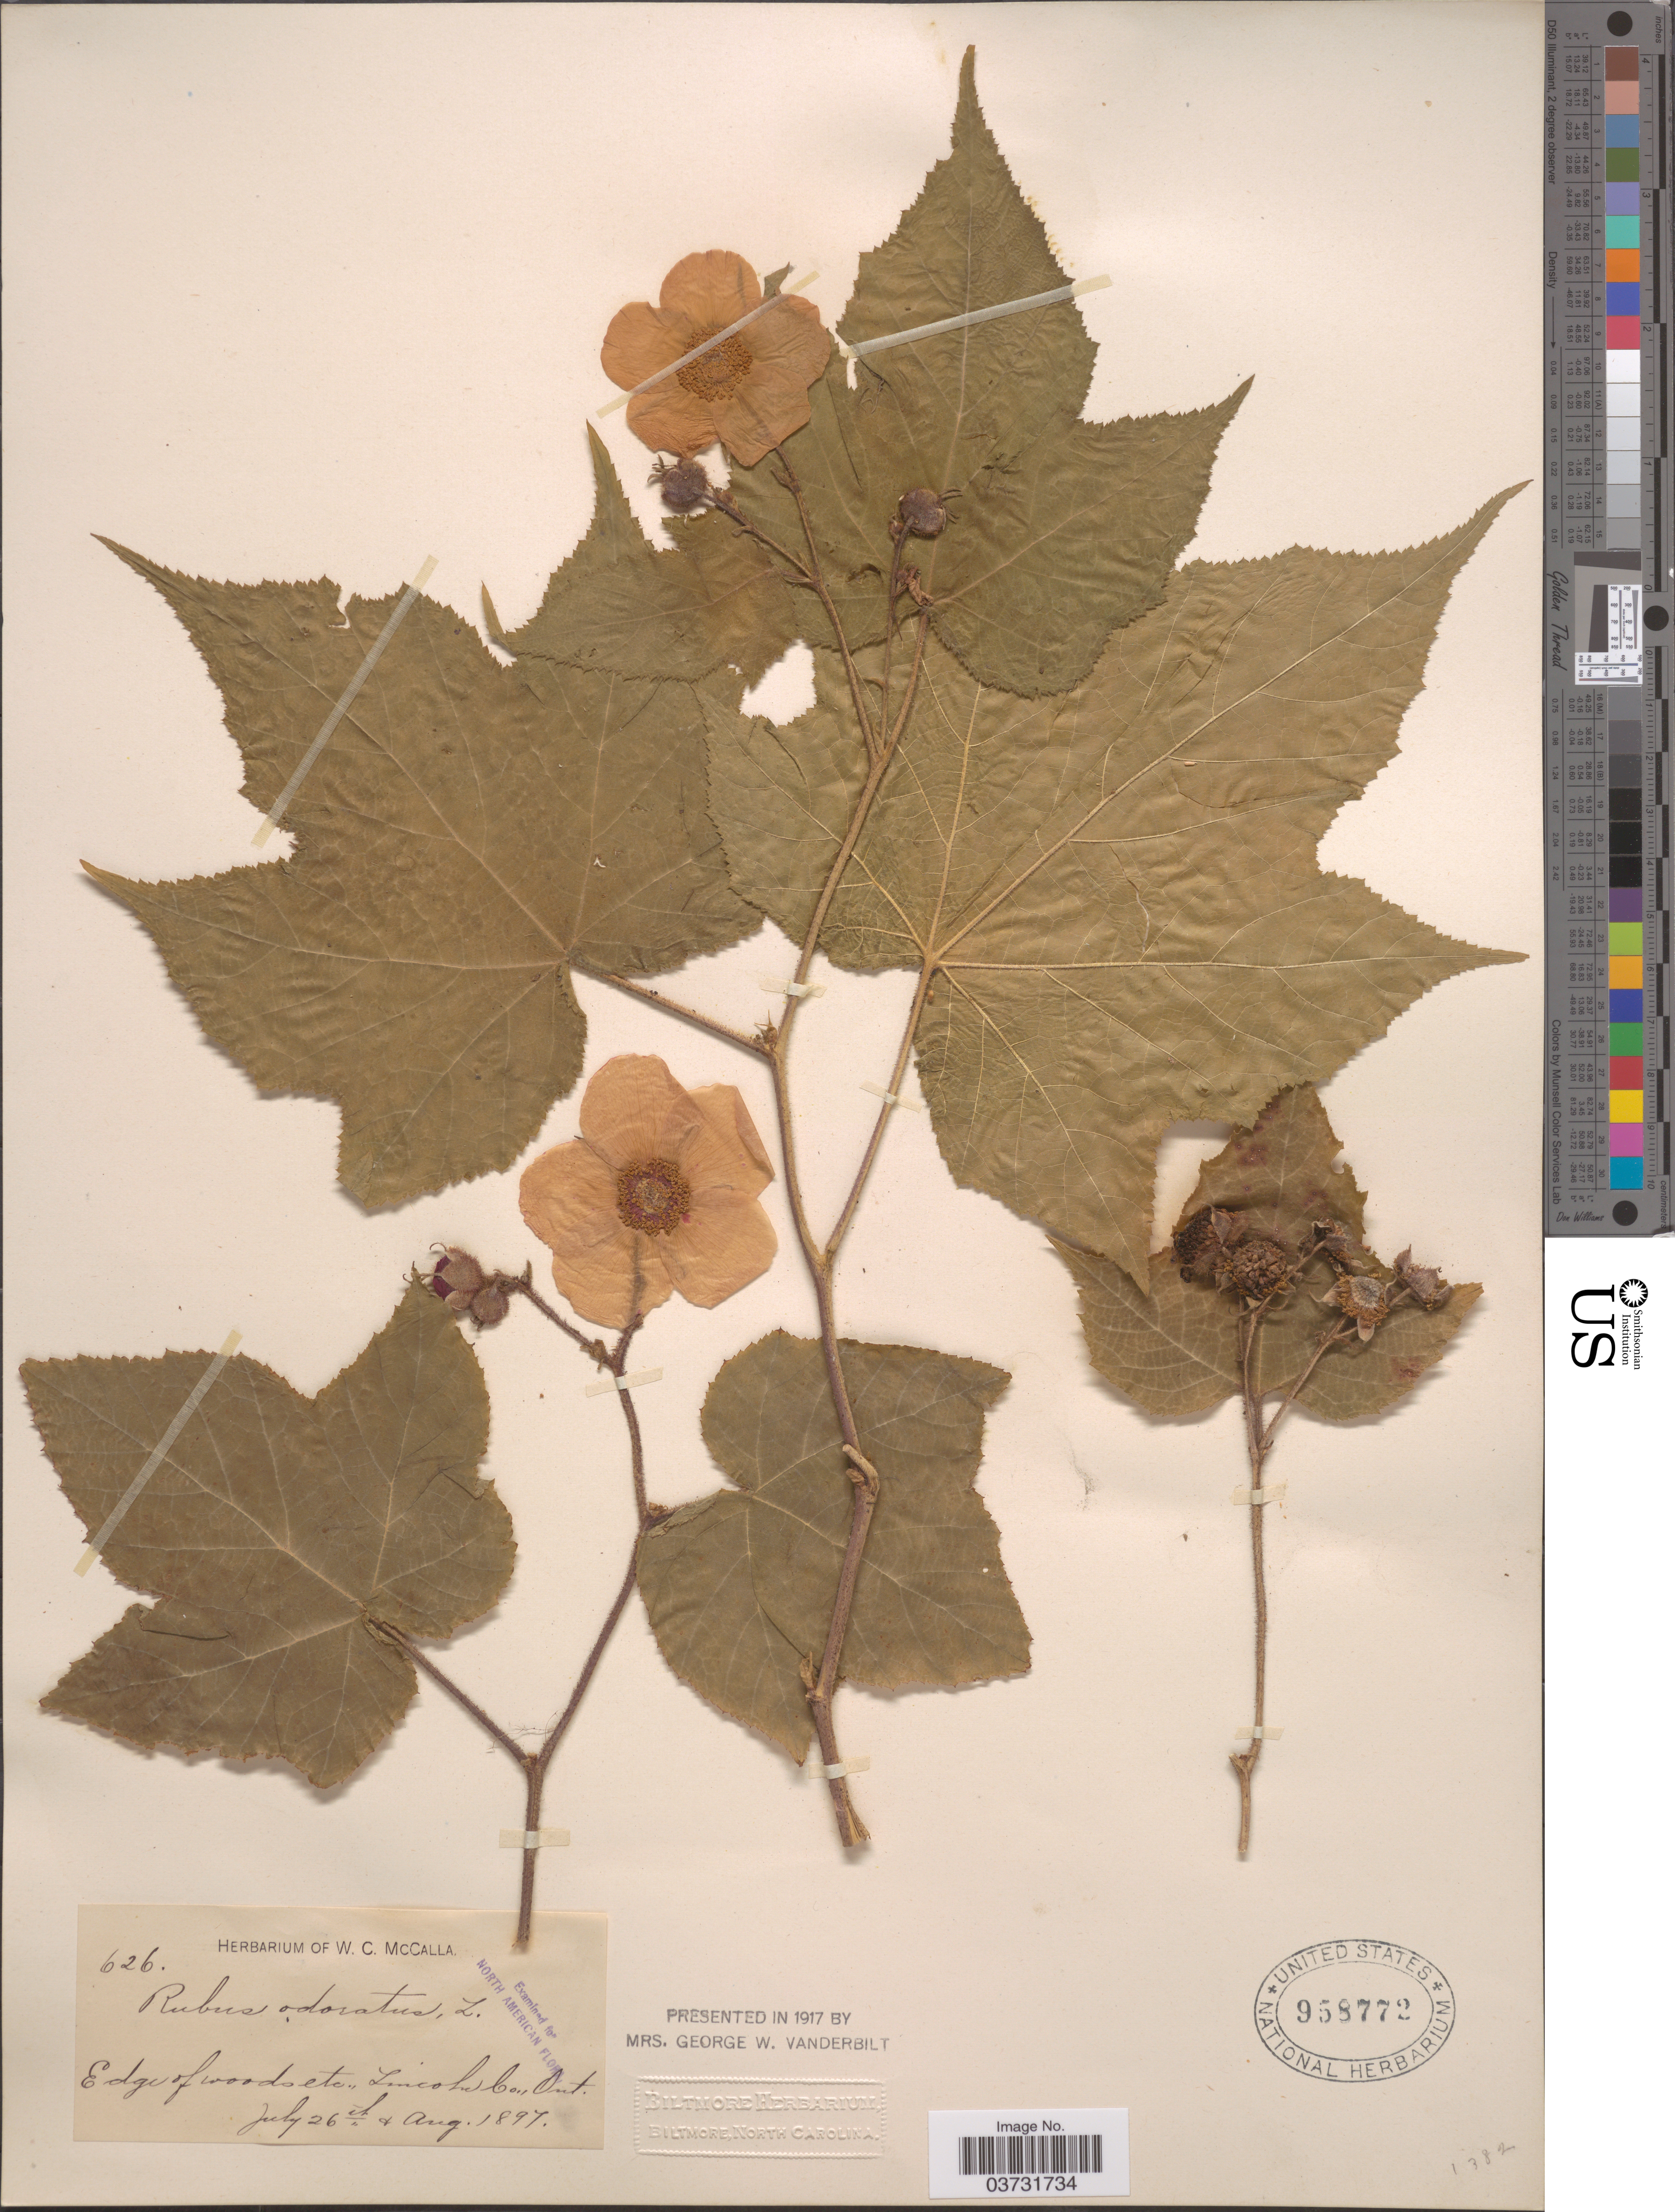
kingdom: Plantae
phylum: Tracheophyta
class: Magnoliopsida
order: Rosales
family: Rosaceae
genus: Rubus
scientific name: Rubus odoratus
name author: L.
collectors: ex herb. W. C. McCalla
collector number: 626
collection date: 1897-07-26/1897-08-01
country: Canada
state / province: Ontario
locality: Lincoln Co.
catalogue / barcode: US 958772